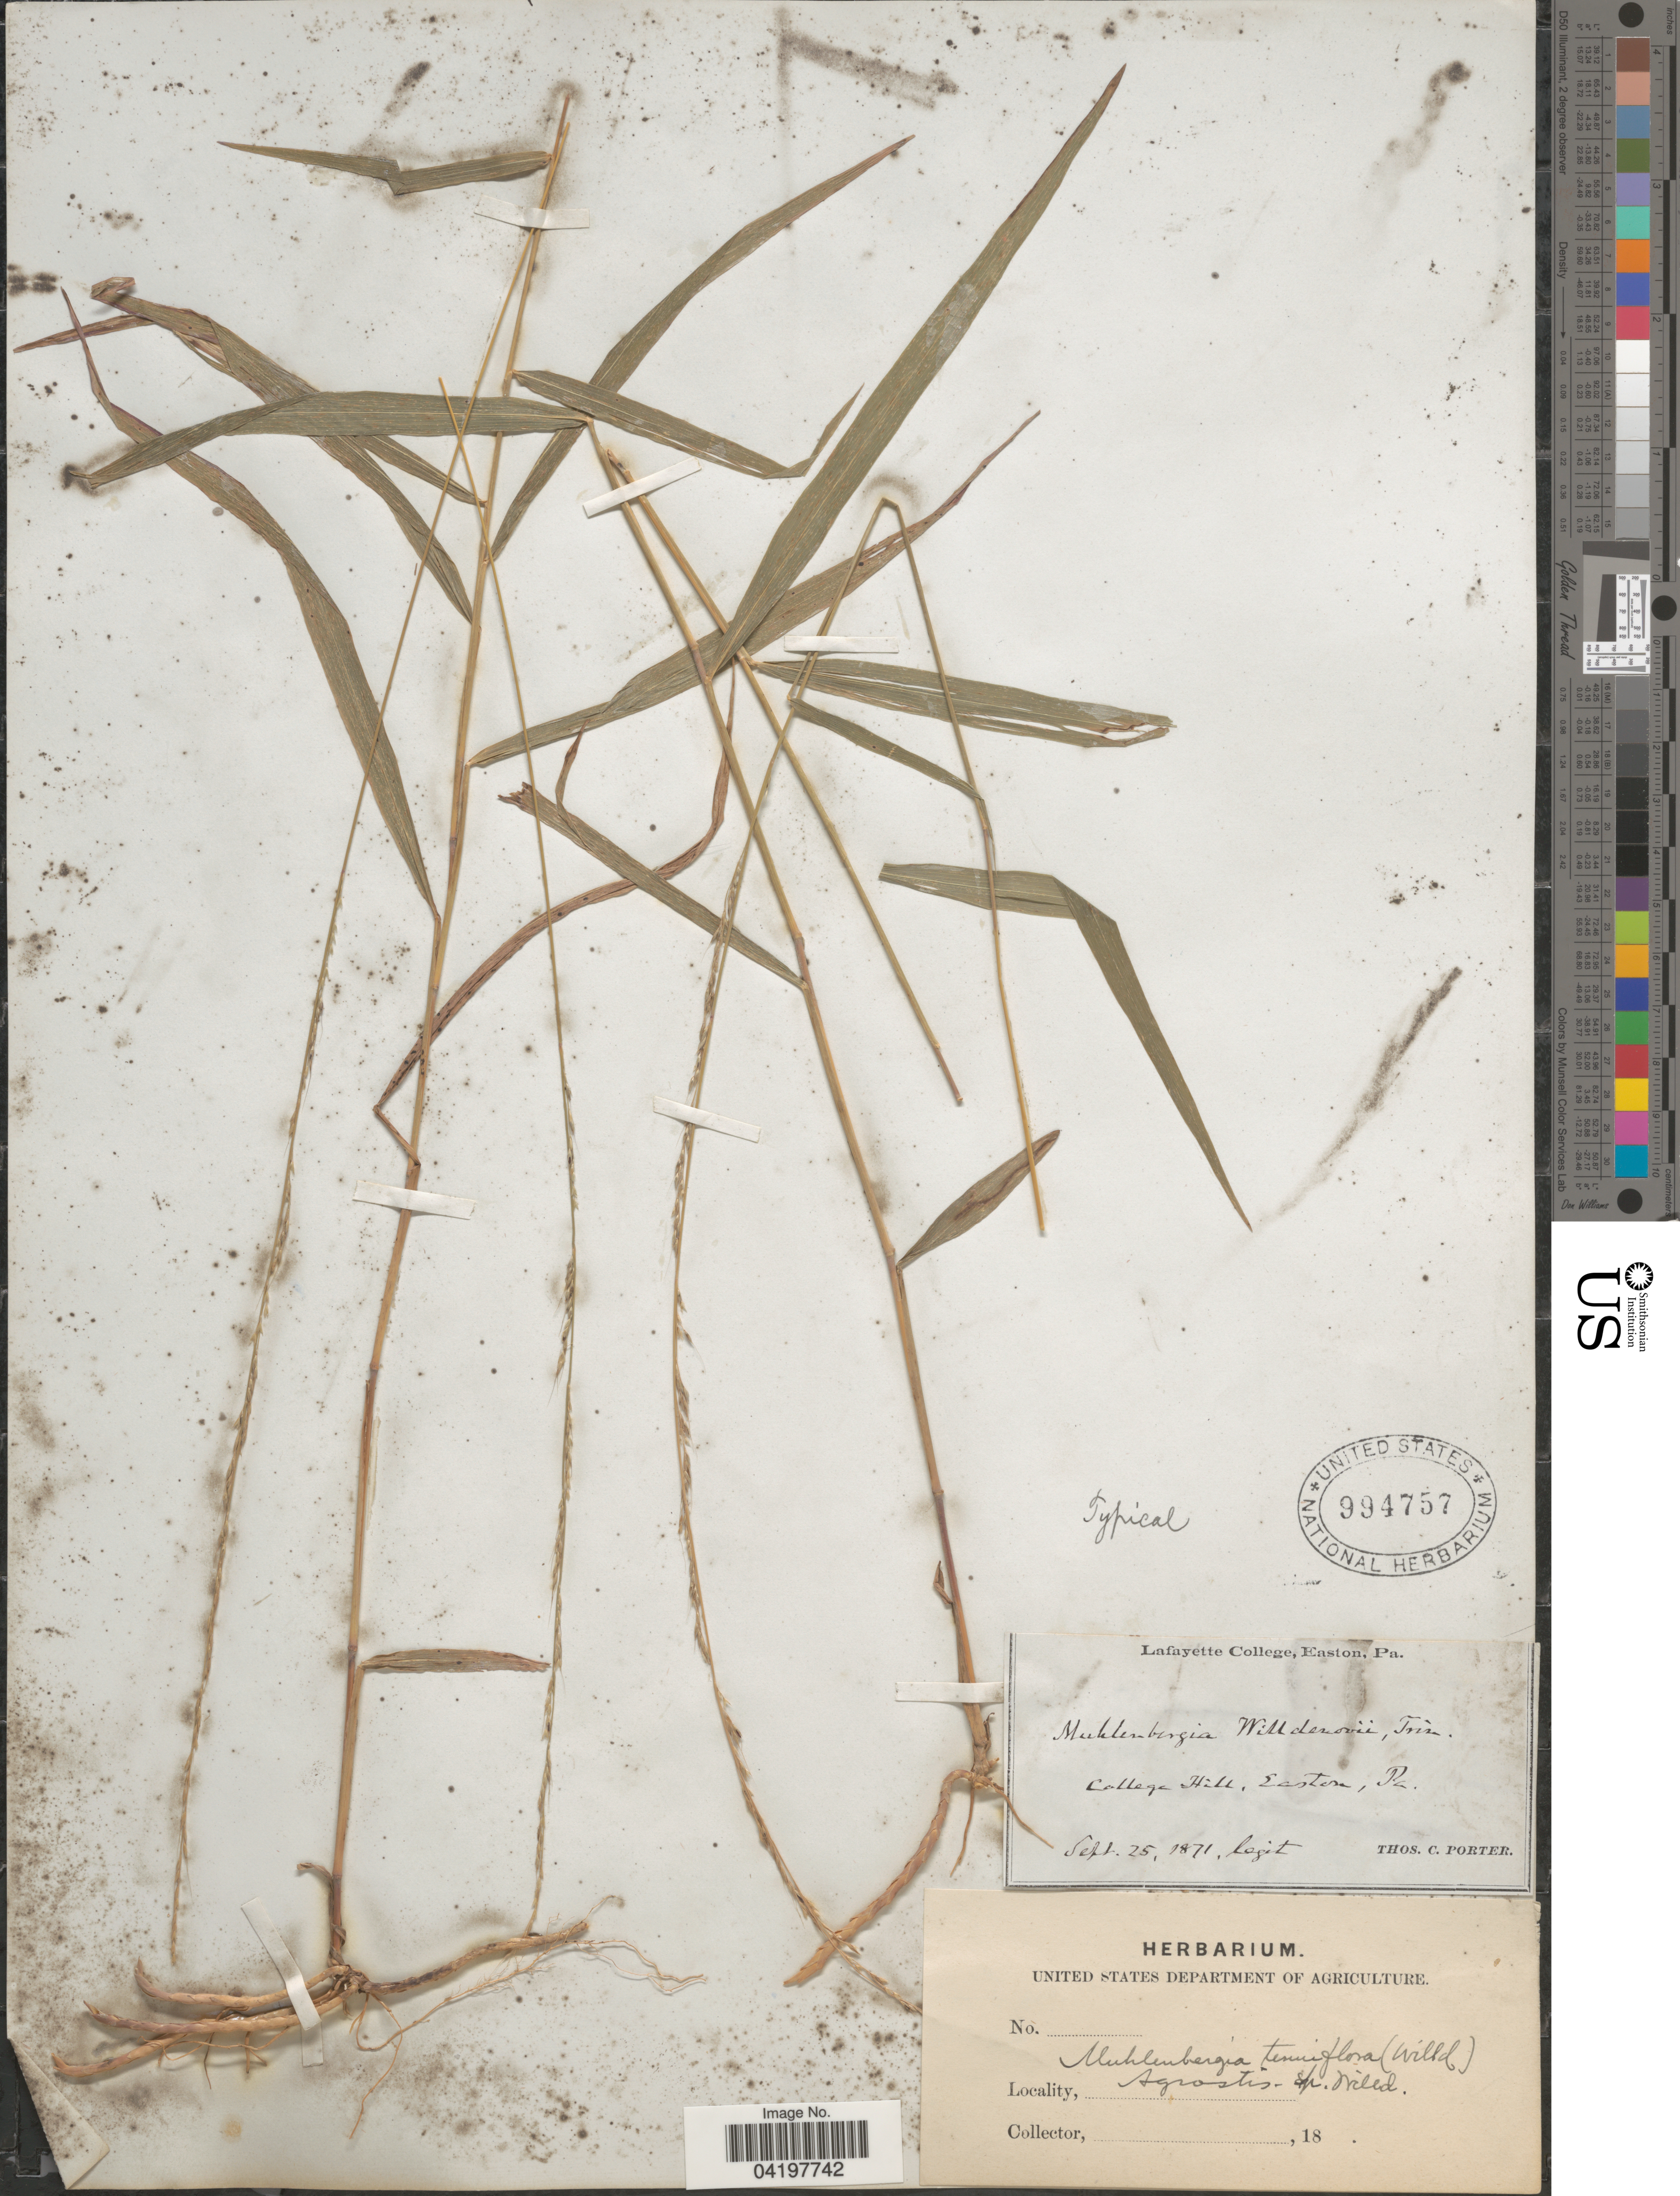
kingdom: Plantae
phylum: Tracheophyta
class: Liliopsida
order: Poales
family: Poaceae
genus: Muhlenbergia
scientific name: Muhlenbergia tenuiflora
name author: (Willd.) Britton, Stearns & Poggenb.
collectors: T. Porter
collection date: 1871-09-25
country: United States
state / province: Pennsylvania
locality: Lafayette College, Easton. College Hill, Easton.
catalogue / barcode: US 994757